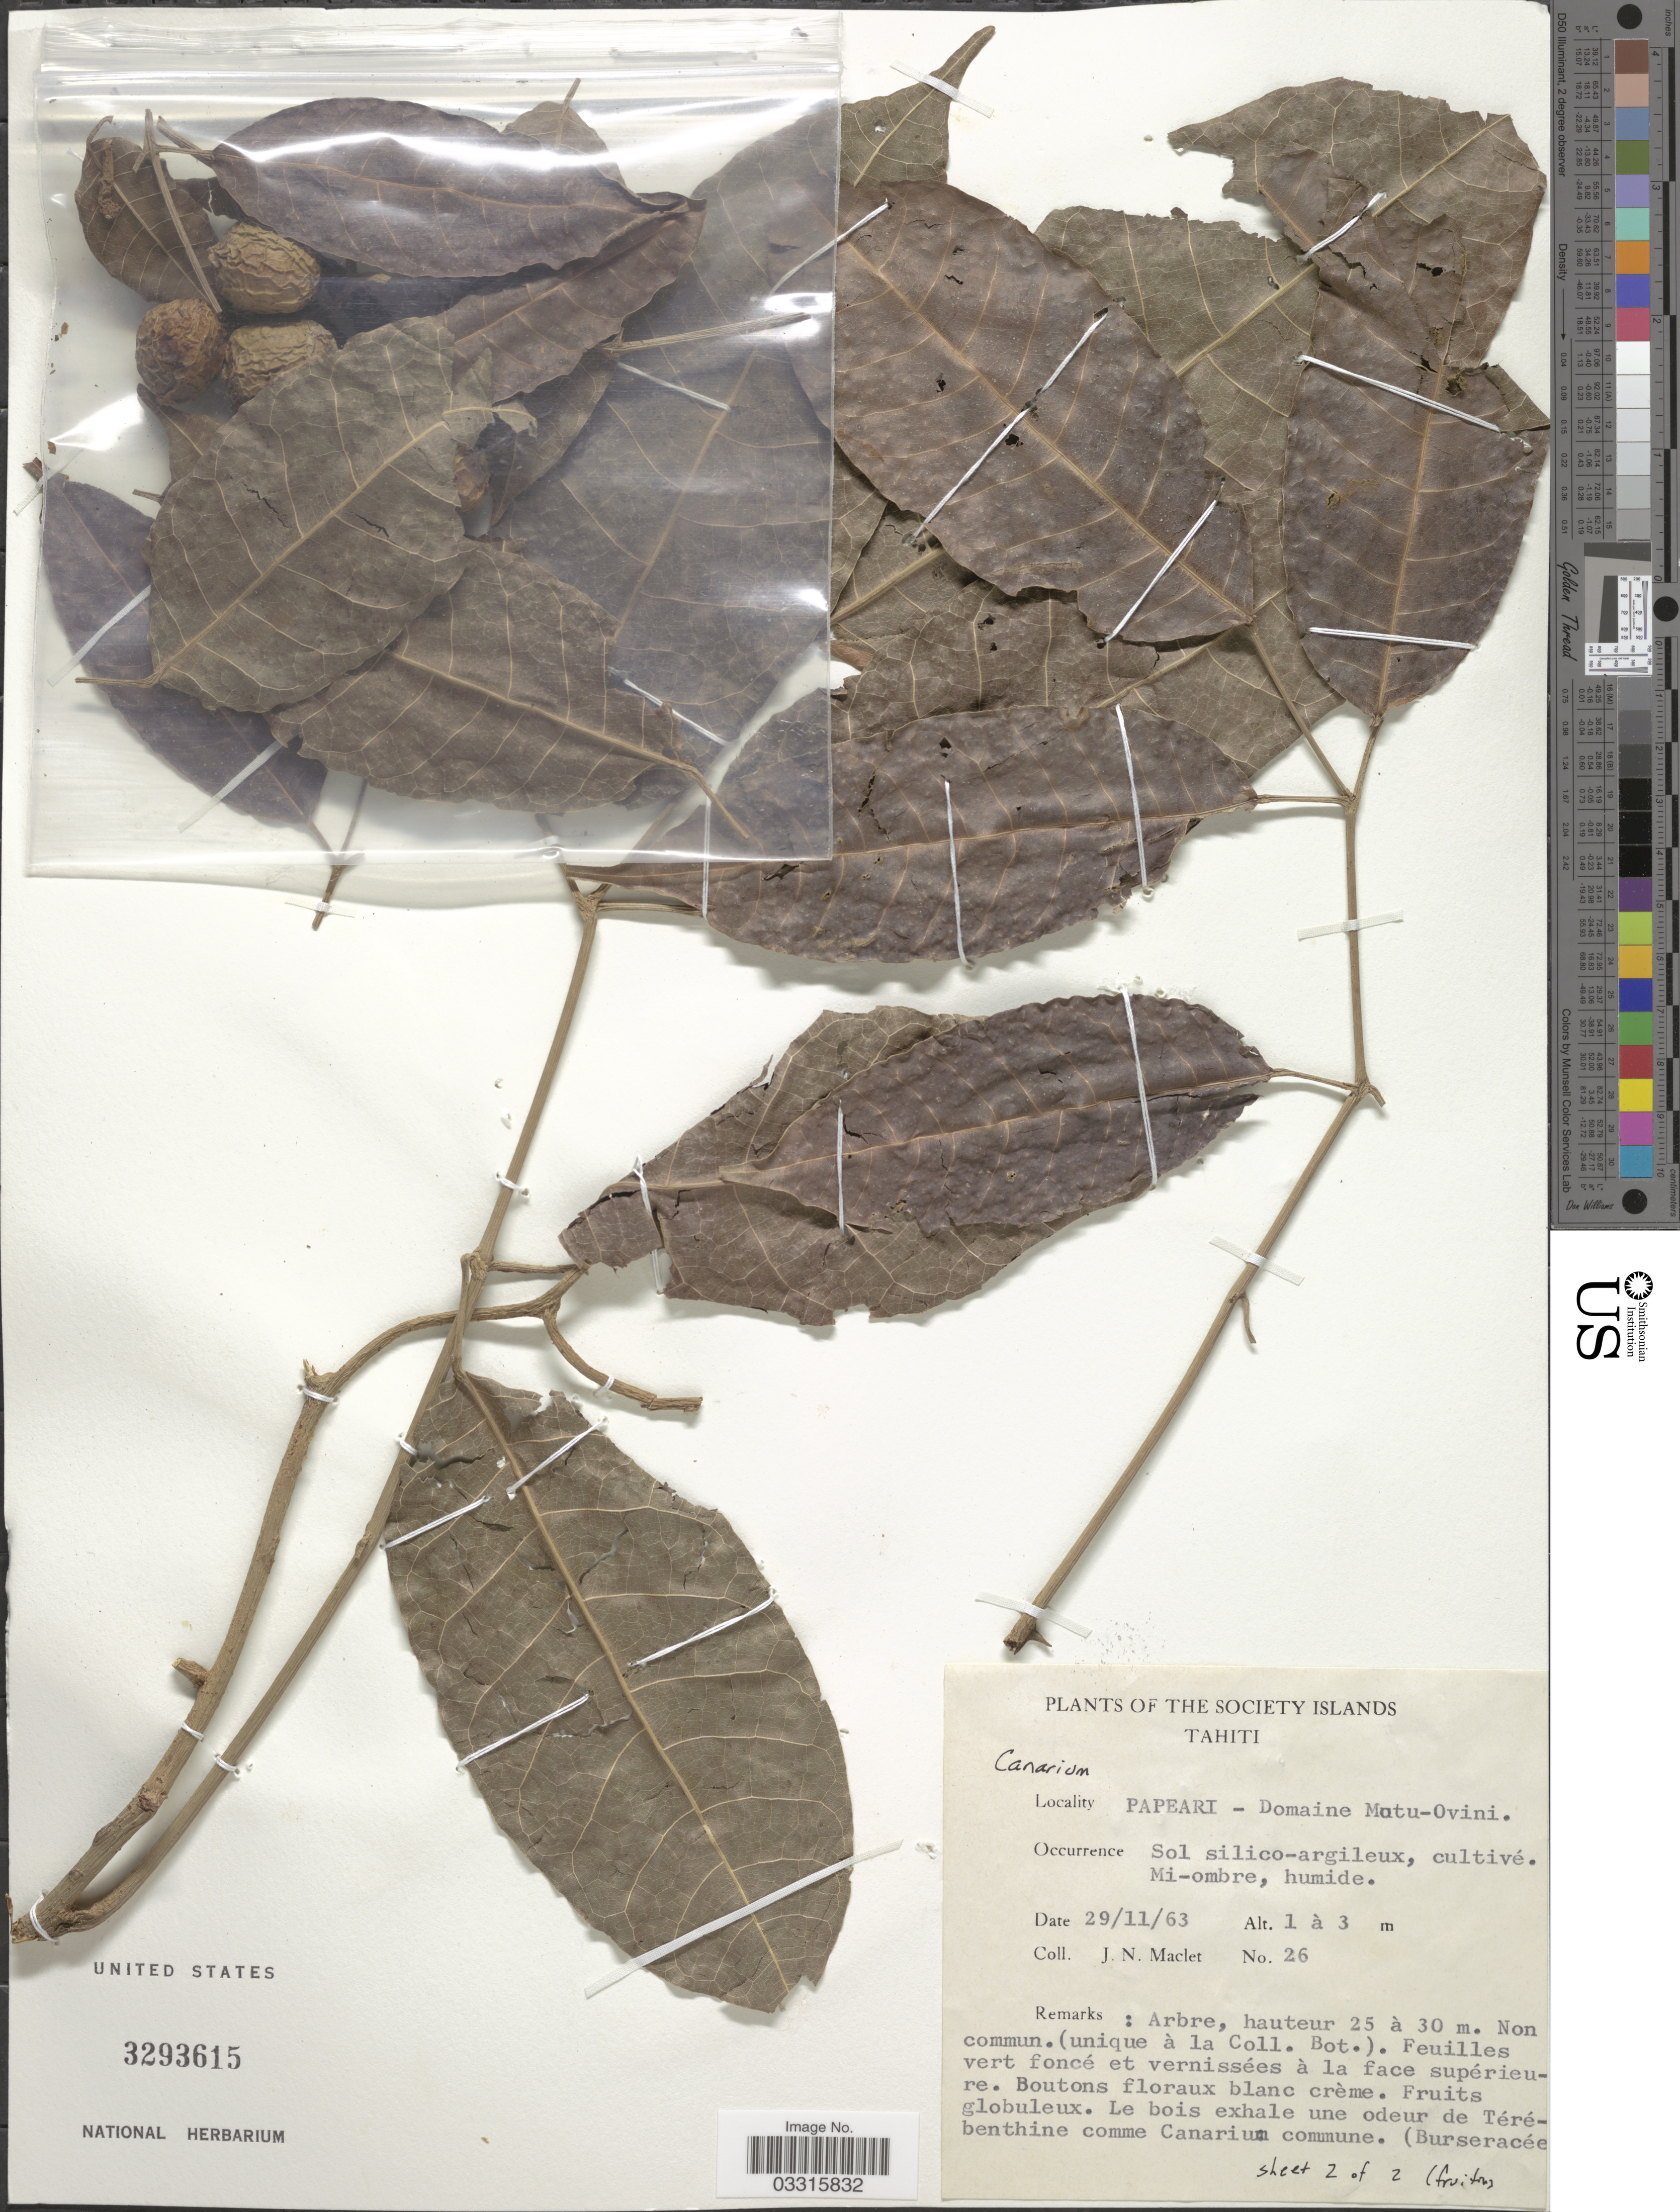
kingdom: Plantae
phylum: Tracheophyta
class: Magnoliopsida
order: Sapindales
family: Burseraceae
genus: Canarium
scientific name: Canarium sp.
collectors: J. Maclet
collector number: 26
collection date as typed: Transcribed d/m/y: 29/11/63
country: French Polynesia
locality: The Society Islands. Tahiti. Papeari - Domaine Motu-Ovini.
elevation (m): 1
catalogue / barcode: US 3293615